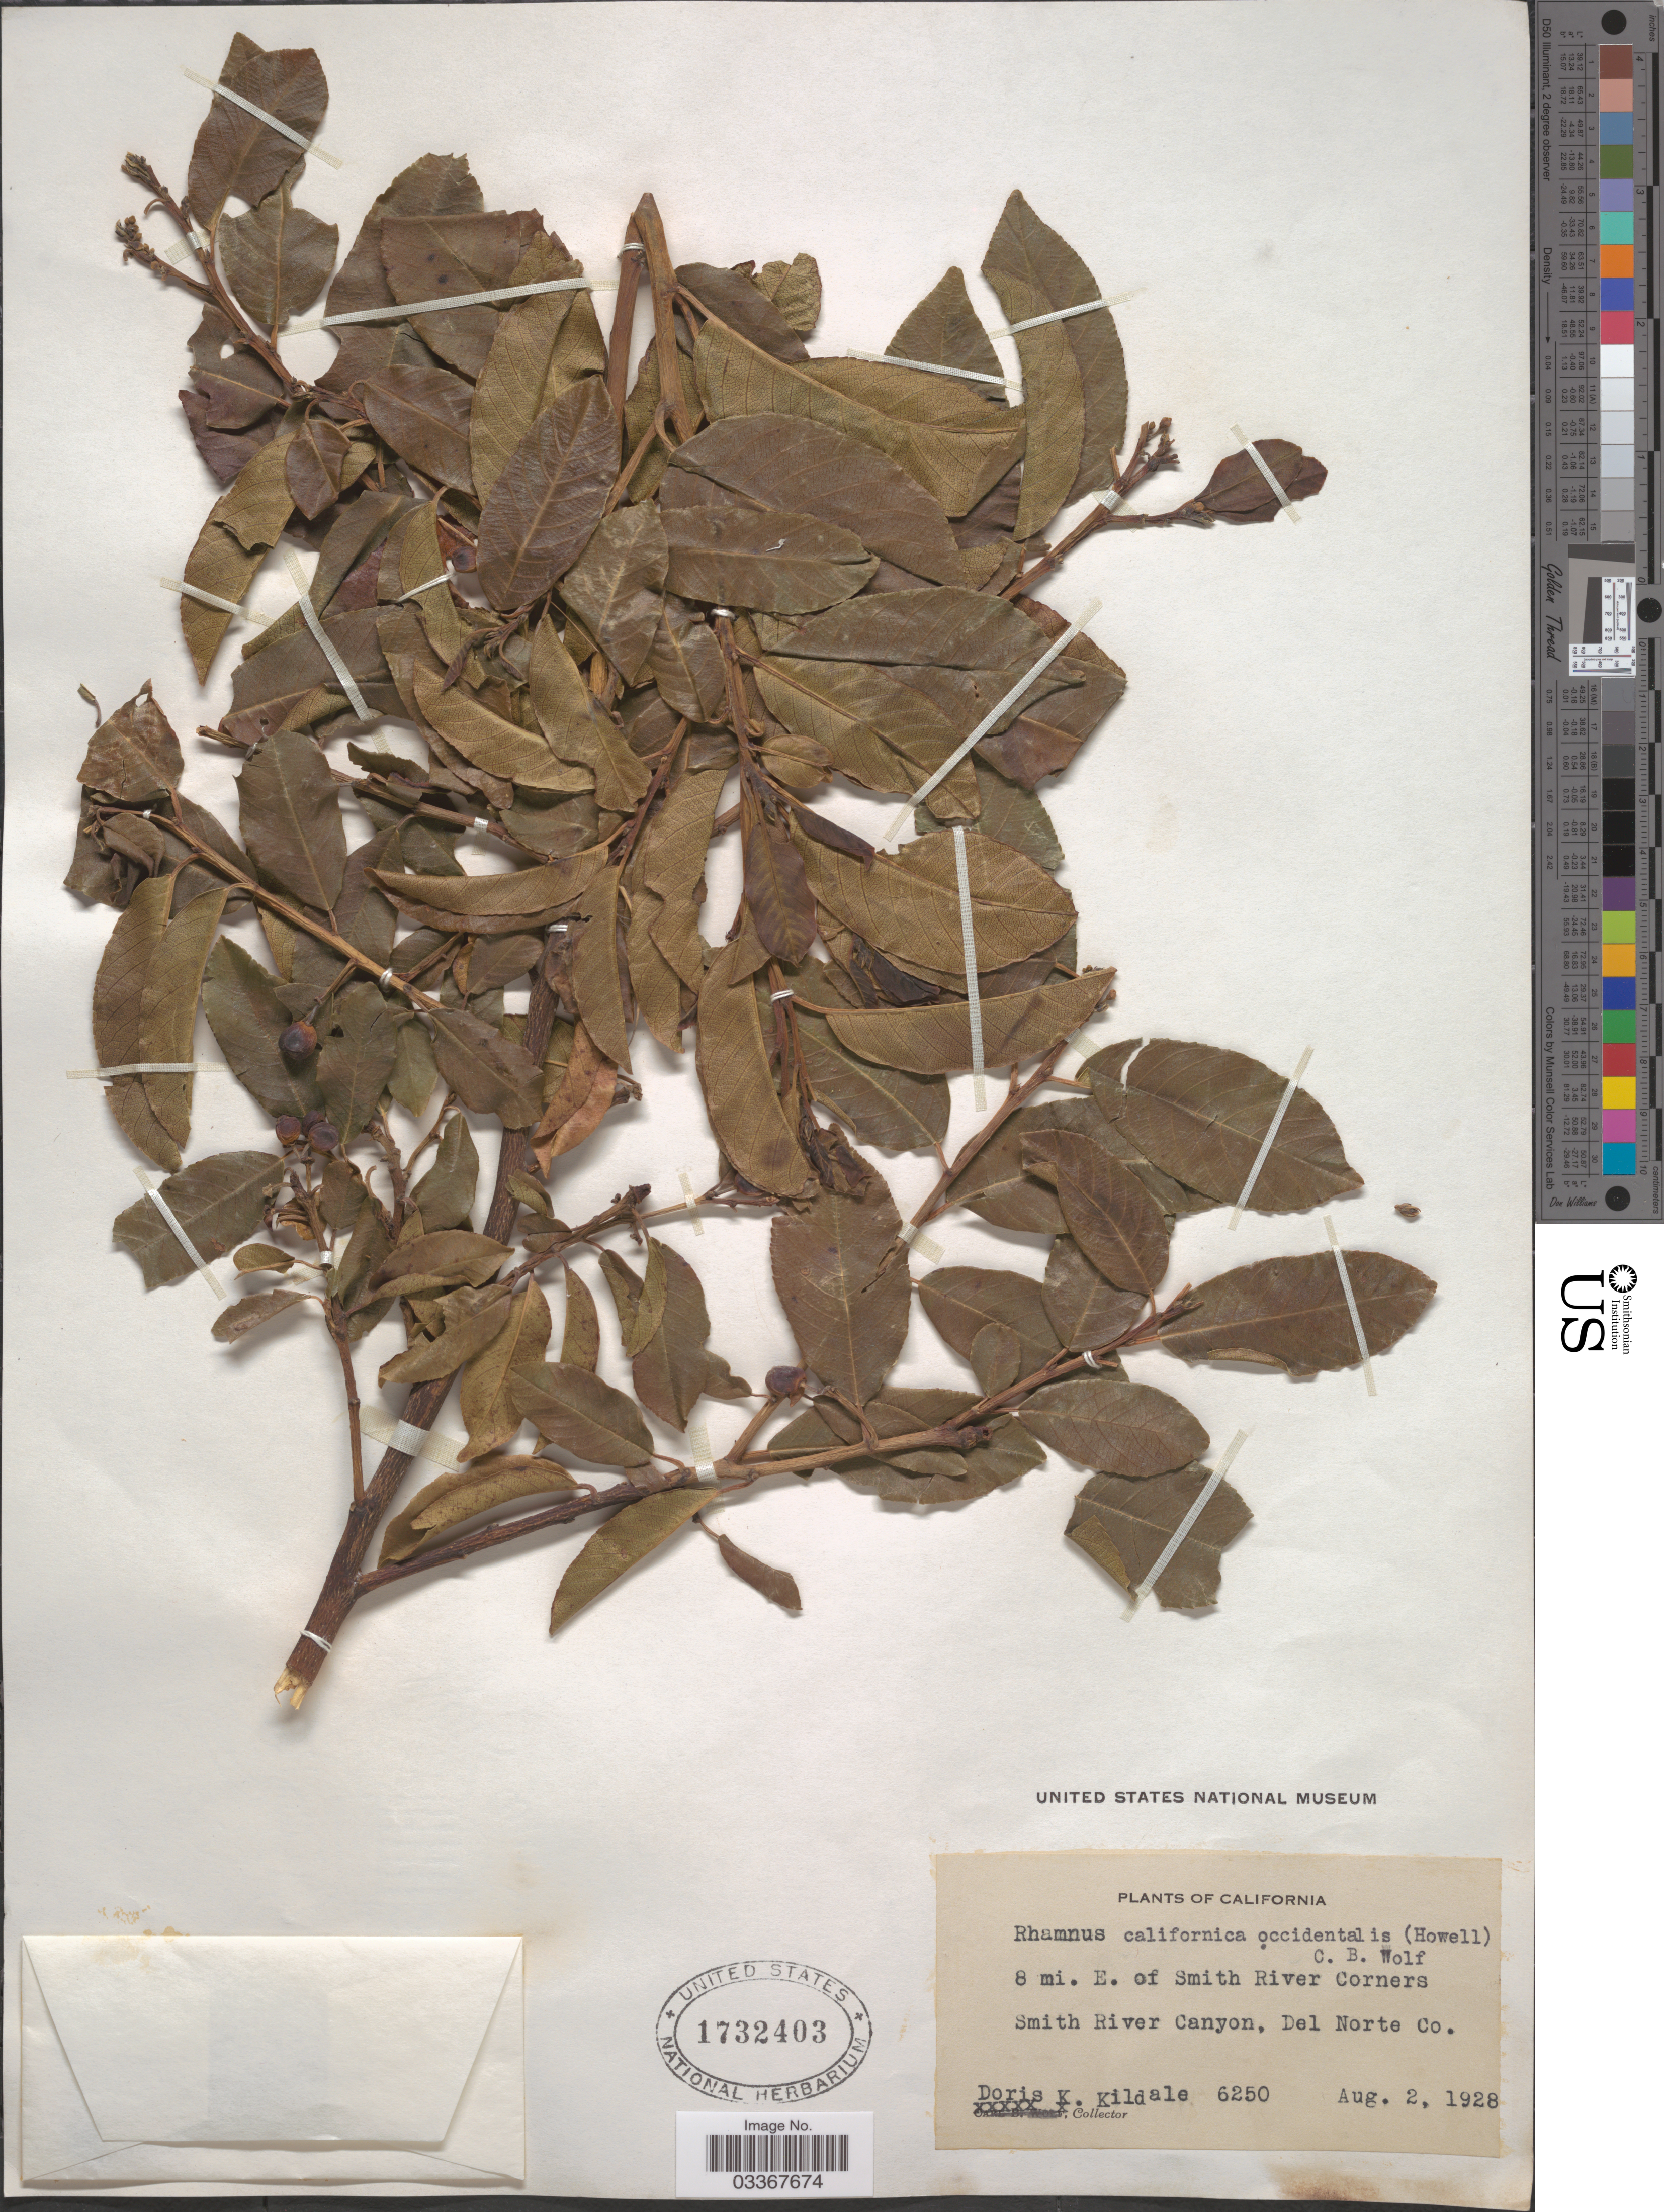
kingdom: Plantae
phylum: Tracheophyta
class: Magnoliopsida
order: Rosales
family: Rhamnaceae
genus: Frangula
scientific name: Frangula californica subsp. occidentalis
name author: (Howell) Kartesz & Gandhi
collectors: D. Kildale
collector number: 6250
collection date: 1928-08-02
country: United States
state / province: California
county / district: Del Norte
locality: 8 mi. E. of Smith River Corners, Smith River Canyon, Del Norte Co.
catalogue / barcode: US 1732403